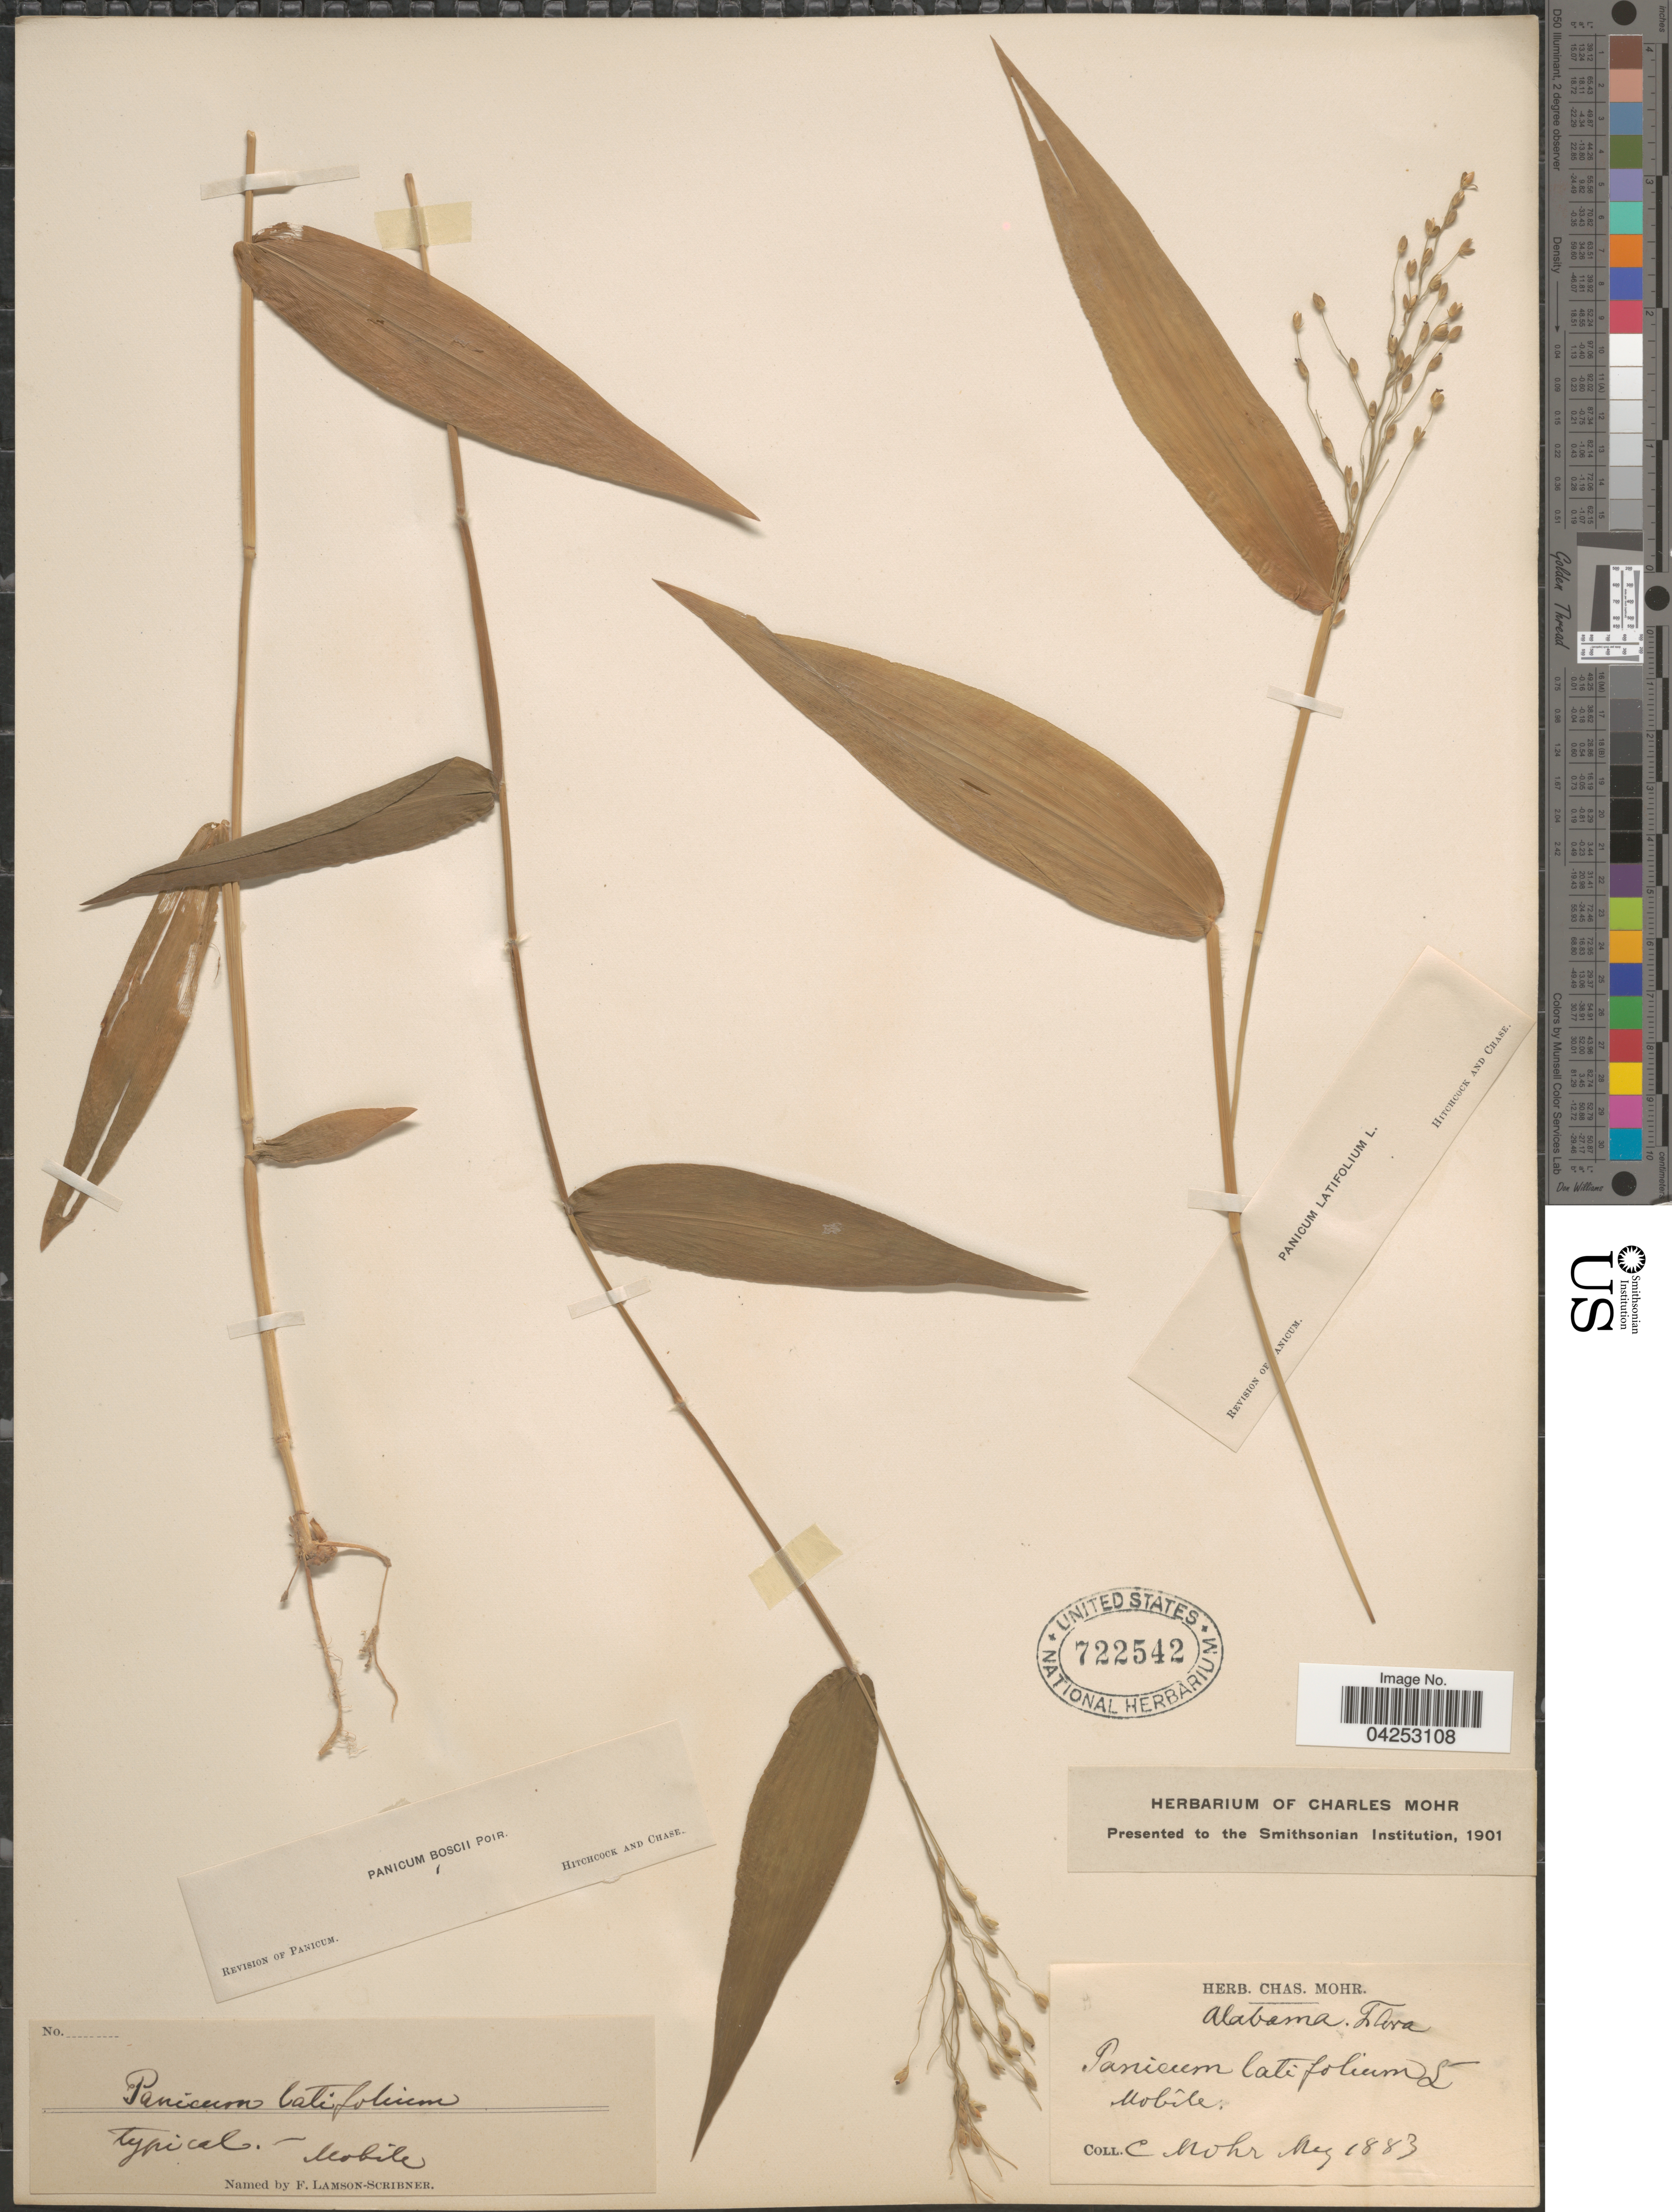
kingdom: Plantae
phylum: Tracheophyta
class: Liliopsida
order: Poales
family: Poaceae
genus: Dichanthelium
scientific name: Dichanthelium boscii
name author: (Poir.) Gould & C.A. Clark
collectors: Mohr, C. T. (herbarium)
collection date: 1883-05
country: United States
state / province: Alabama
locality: Mobile.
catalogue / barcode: US 722542